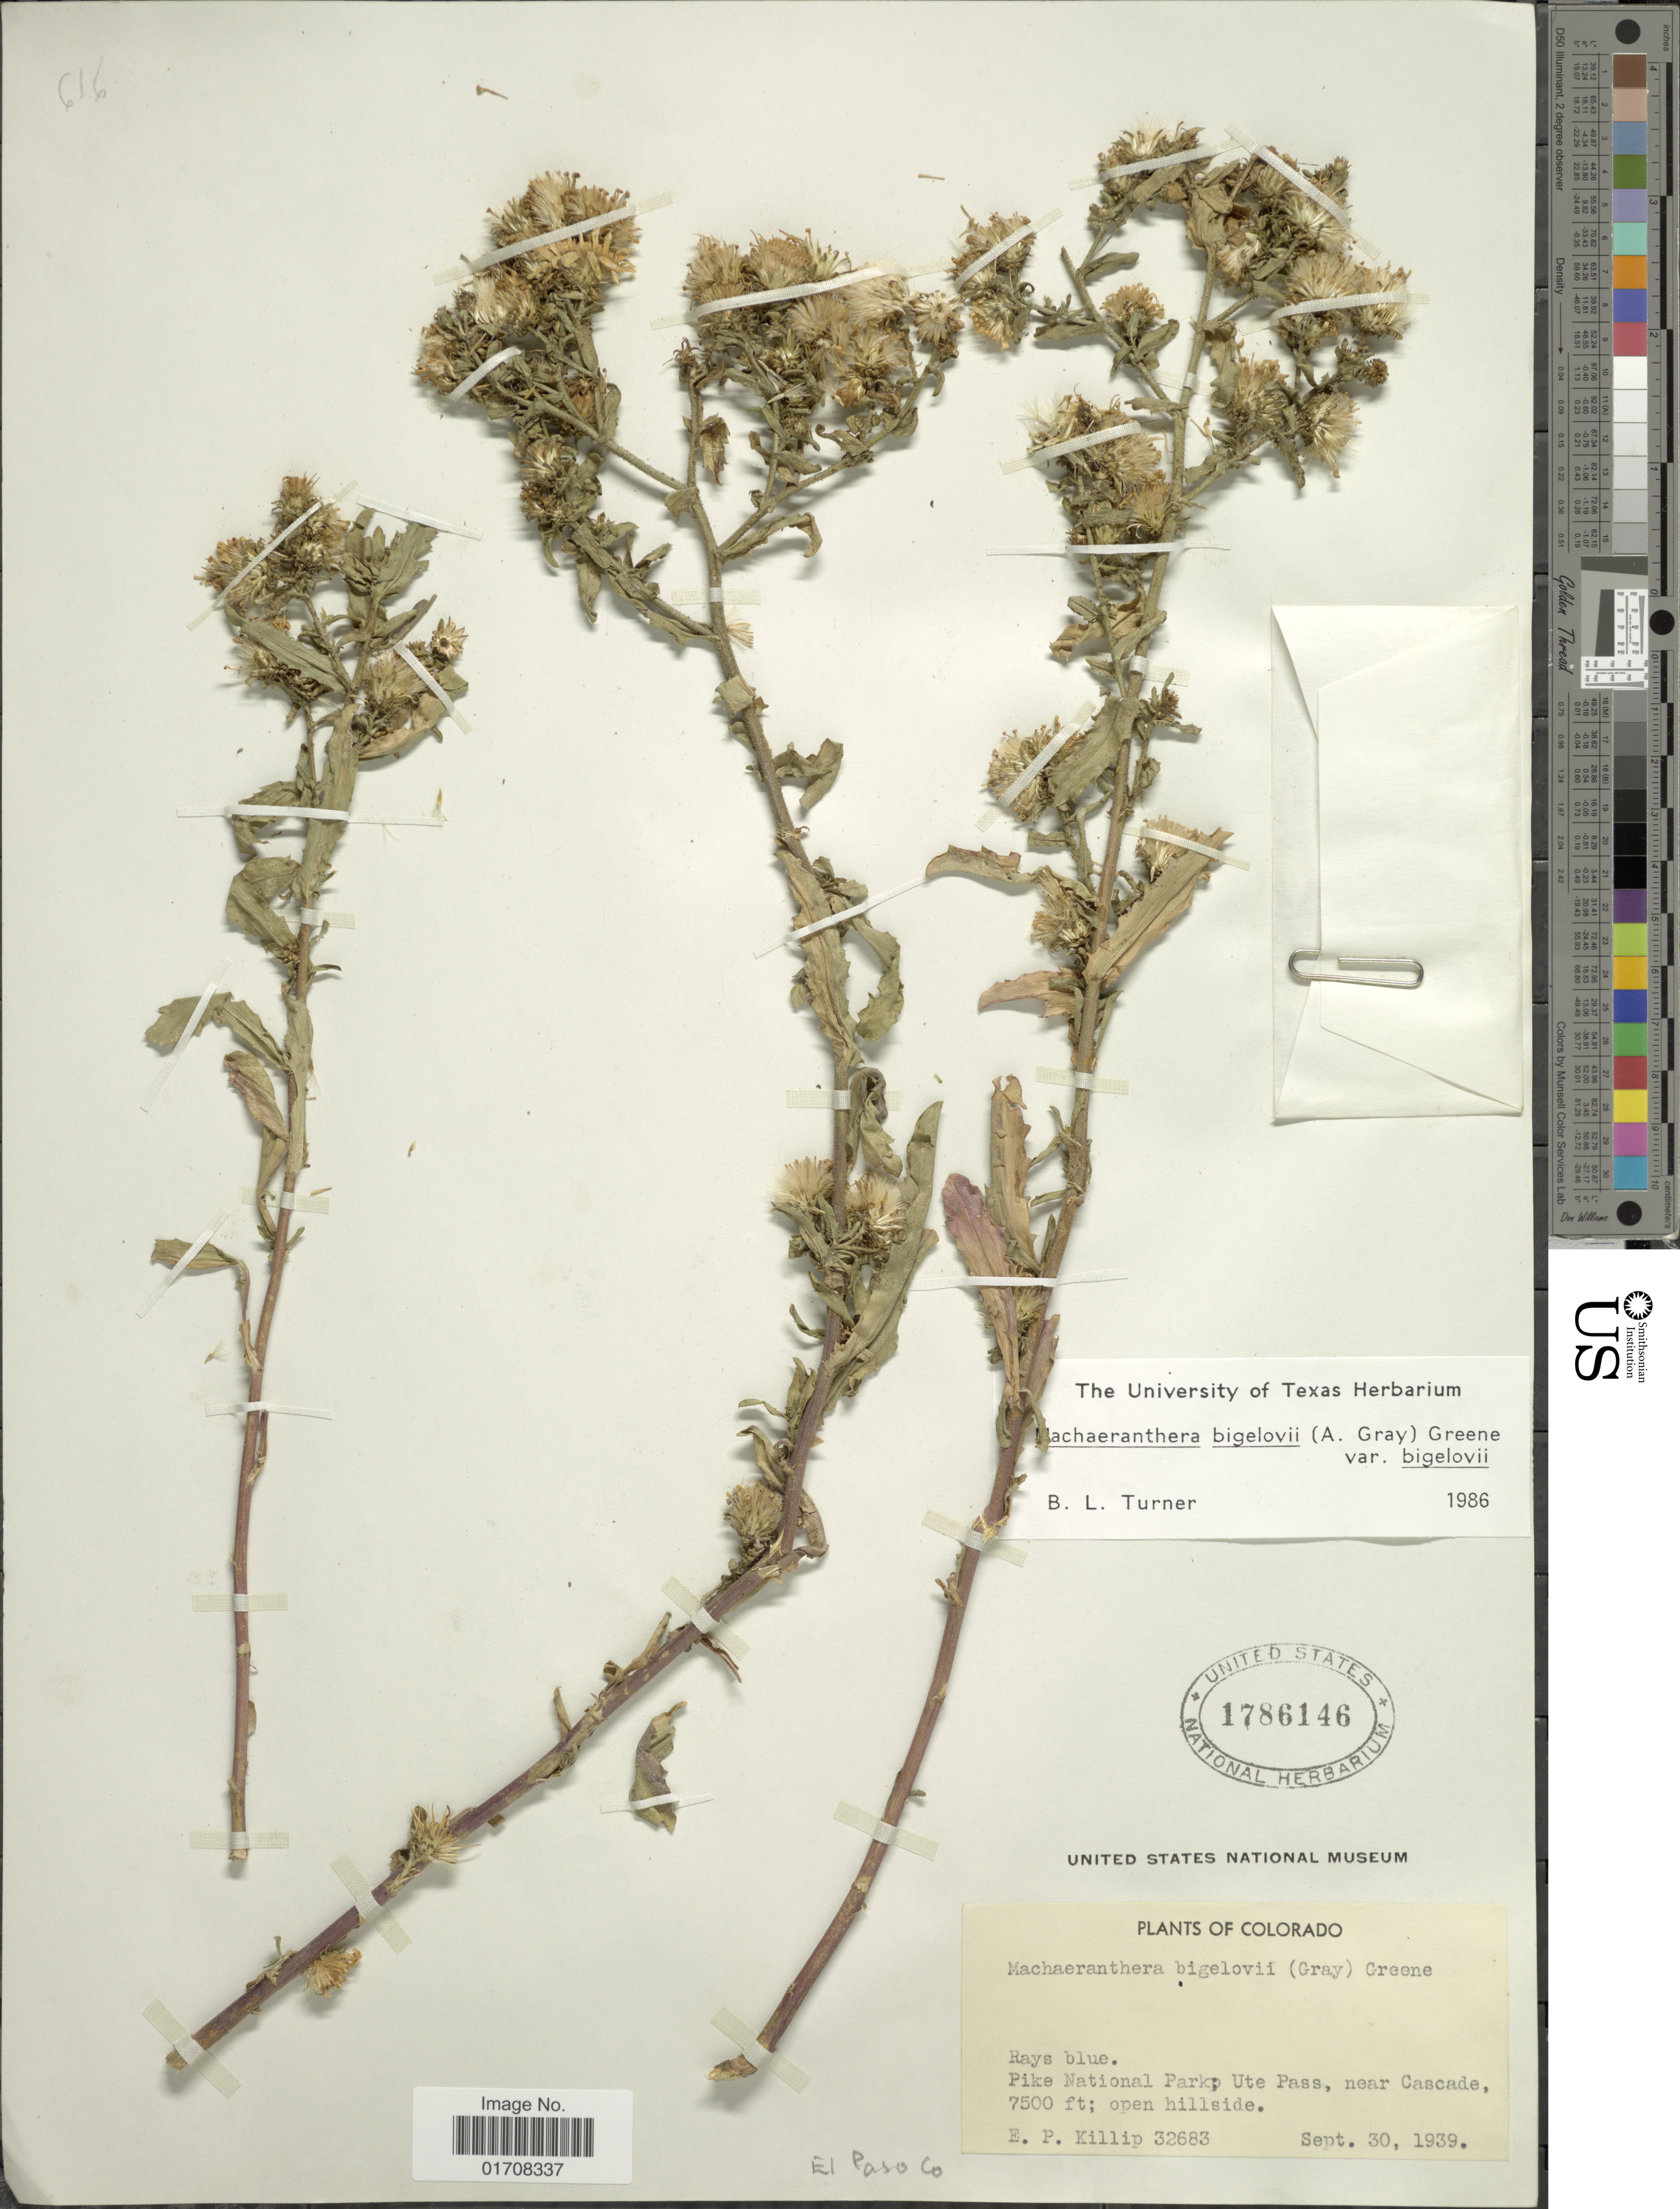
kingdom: Plantae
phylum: Tracheophyta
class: Magnoliopsida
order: Asterales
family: Asteraceae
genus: Machaeranthera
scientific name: Machaeranthera bigelovii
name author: (A. Gray) Greene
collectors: E. P. Killip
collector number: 32683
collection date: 1939-09-30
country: United States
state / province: Colorado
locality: Pike National Park, Ute Pass, near Cascade, El Paso Co.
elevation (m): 2286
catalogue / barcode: US 1786146